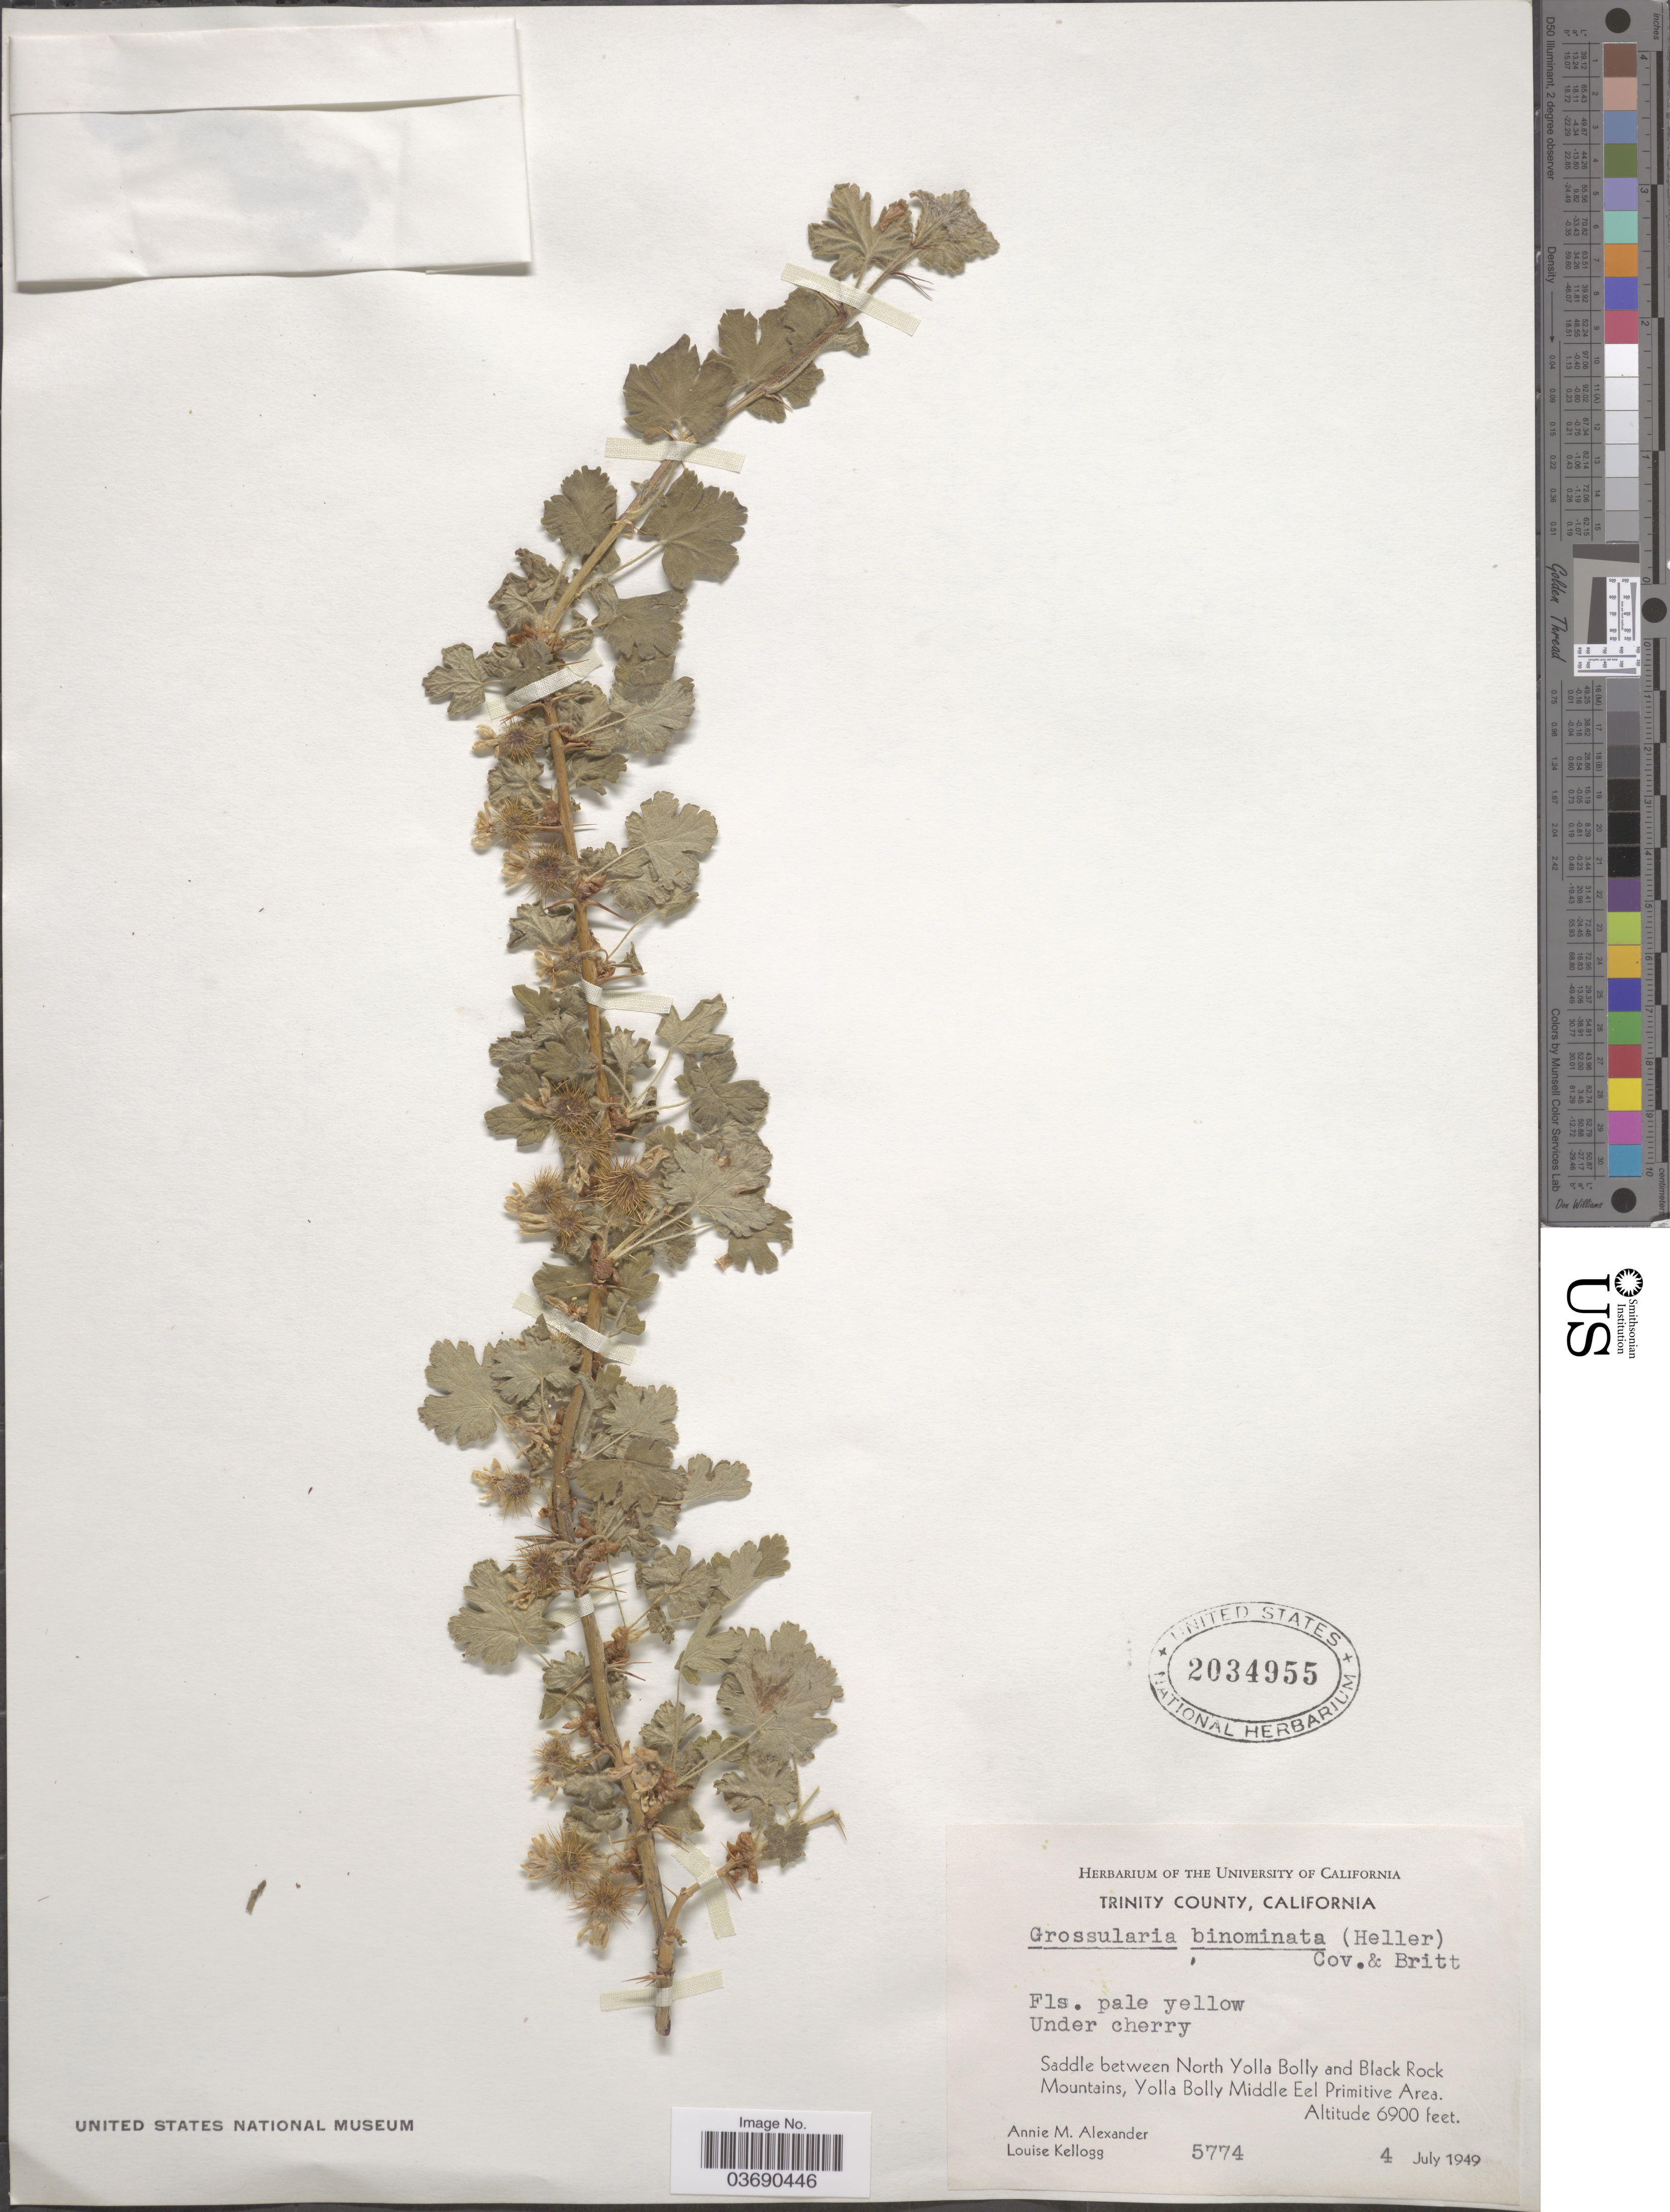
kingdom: Plantae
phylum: Tracheophyta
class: Magnoliopsida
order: Saxifragales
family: Grossulariaceae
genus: Ribes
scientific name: Ribes binominatum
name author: A. Heller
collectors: A. M. Alexander & L. Kellogg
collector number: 5774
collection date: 1949-07-04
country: United States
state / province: California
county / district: Trinity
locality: Trinity County. Saddle between North Yolla Bolly and Black Rock Mountains, Yolla Bolly Middle Eel Primitive Area.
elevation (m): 2103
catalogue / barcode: US 2034955